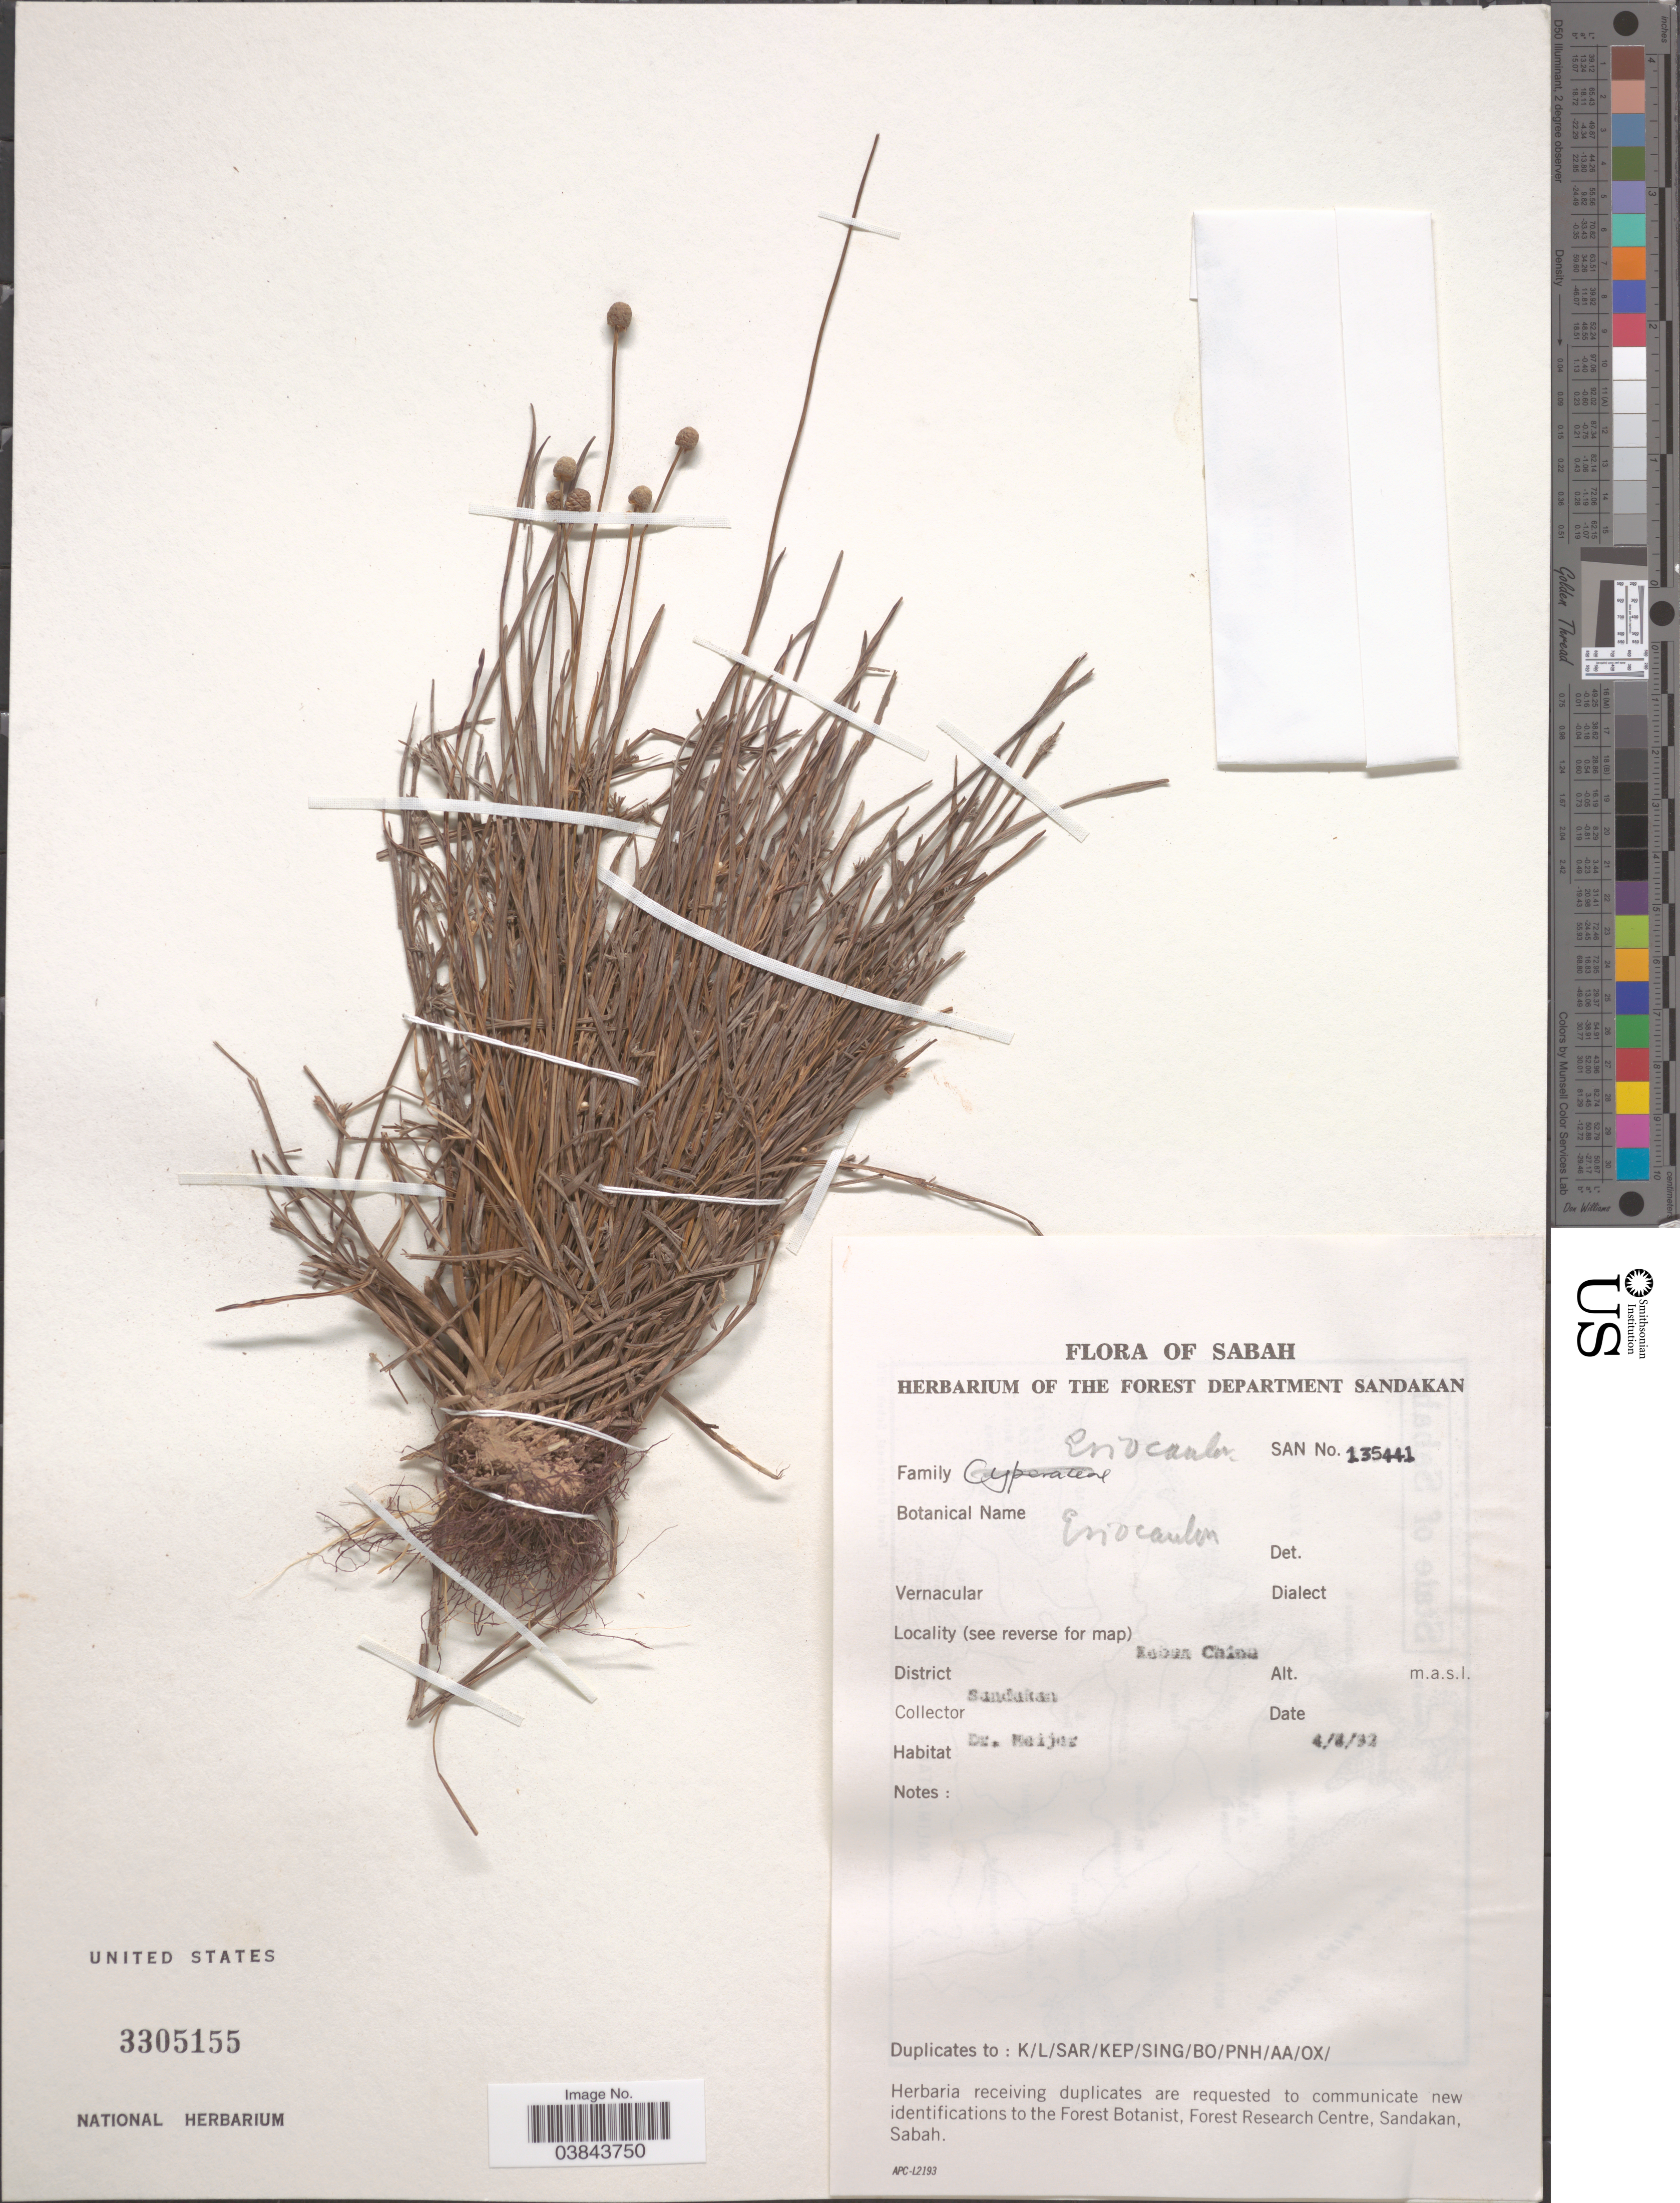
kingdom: Plantae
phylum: Tracheophyta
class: Liliopsida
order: Poales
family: Eriocaulaceae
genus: Eriocaulon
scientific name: Eriocaulon sp.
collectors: -- Meijer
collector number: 135441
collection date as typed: Transcribed d/m/y: 4/8/32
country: Malaysia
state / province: Sabah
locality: Kobuk [interpreted] China. District Sandakan.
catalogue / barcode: US 3305155